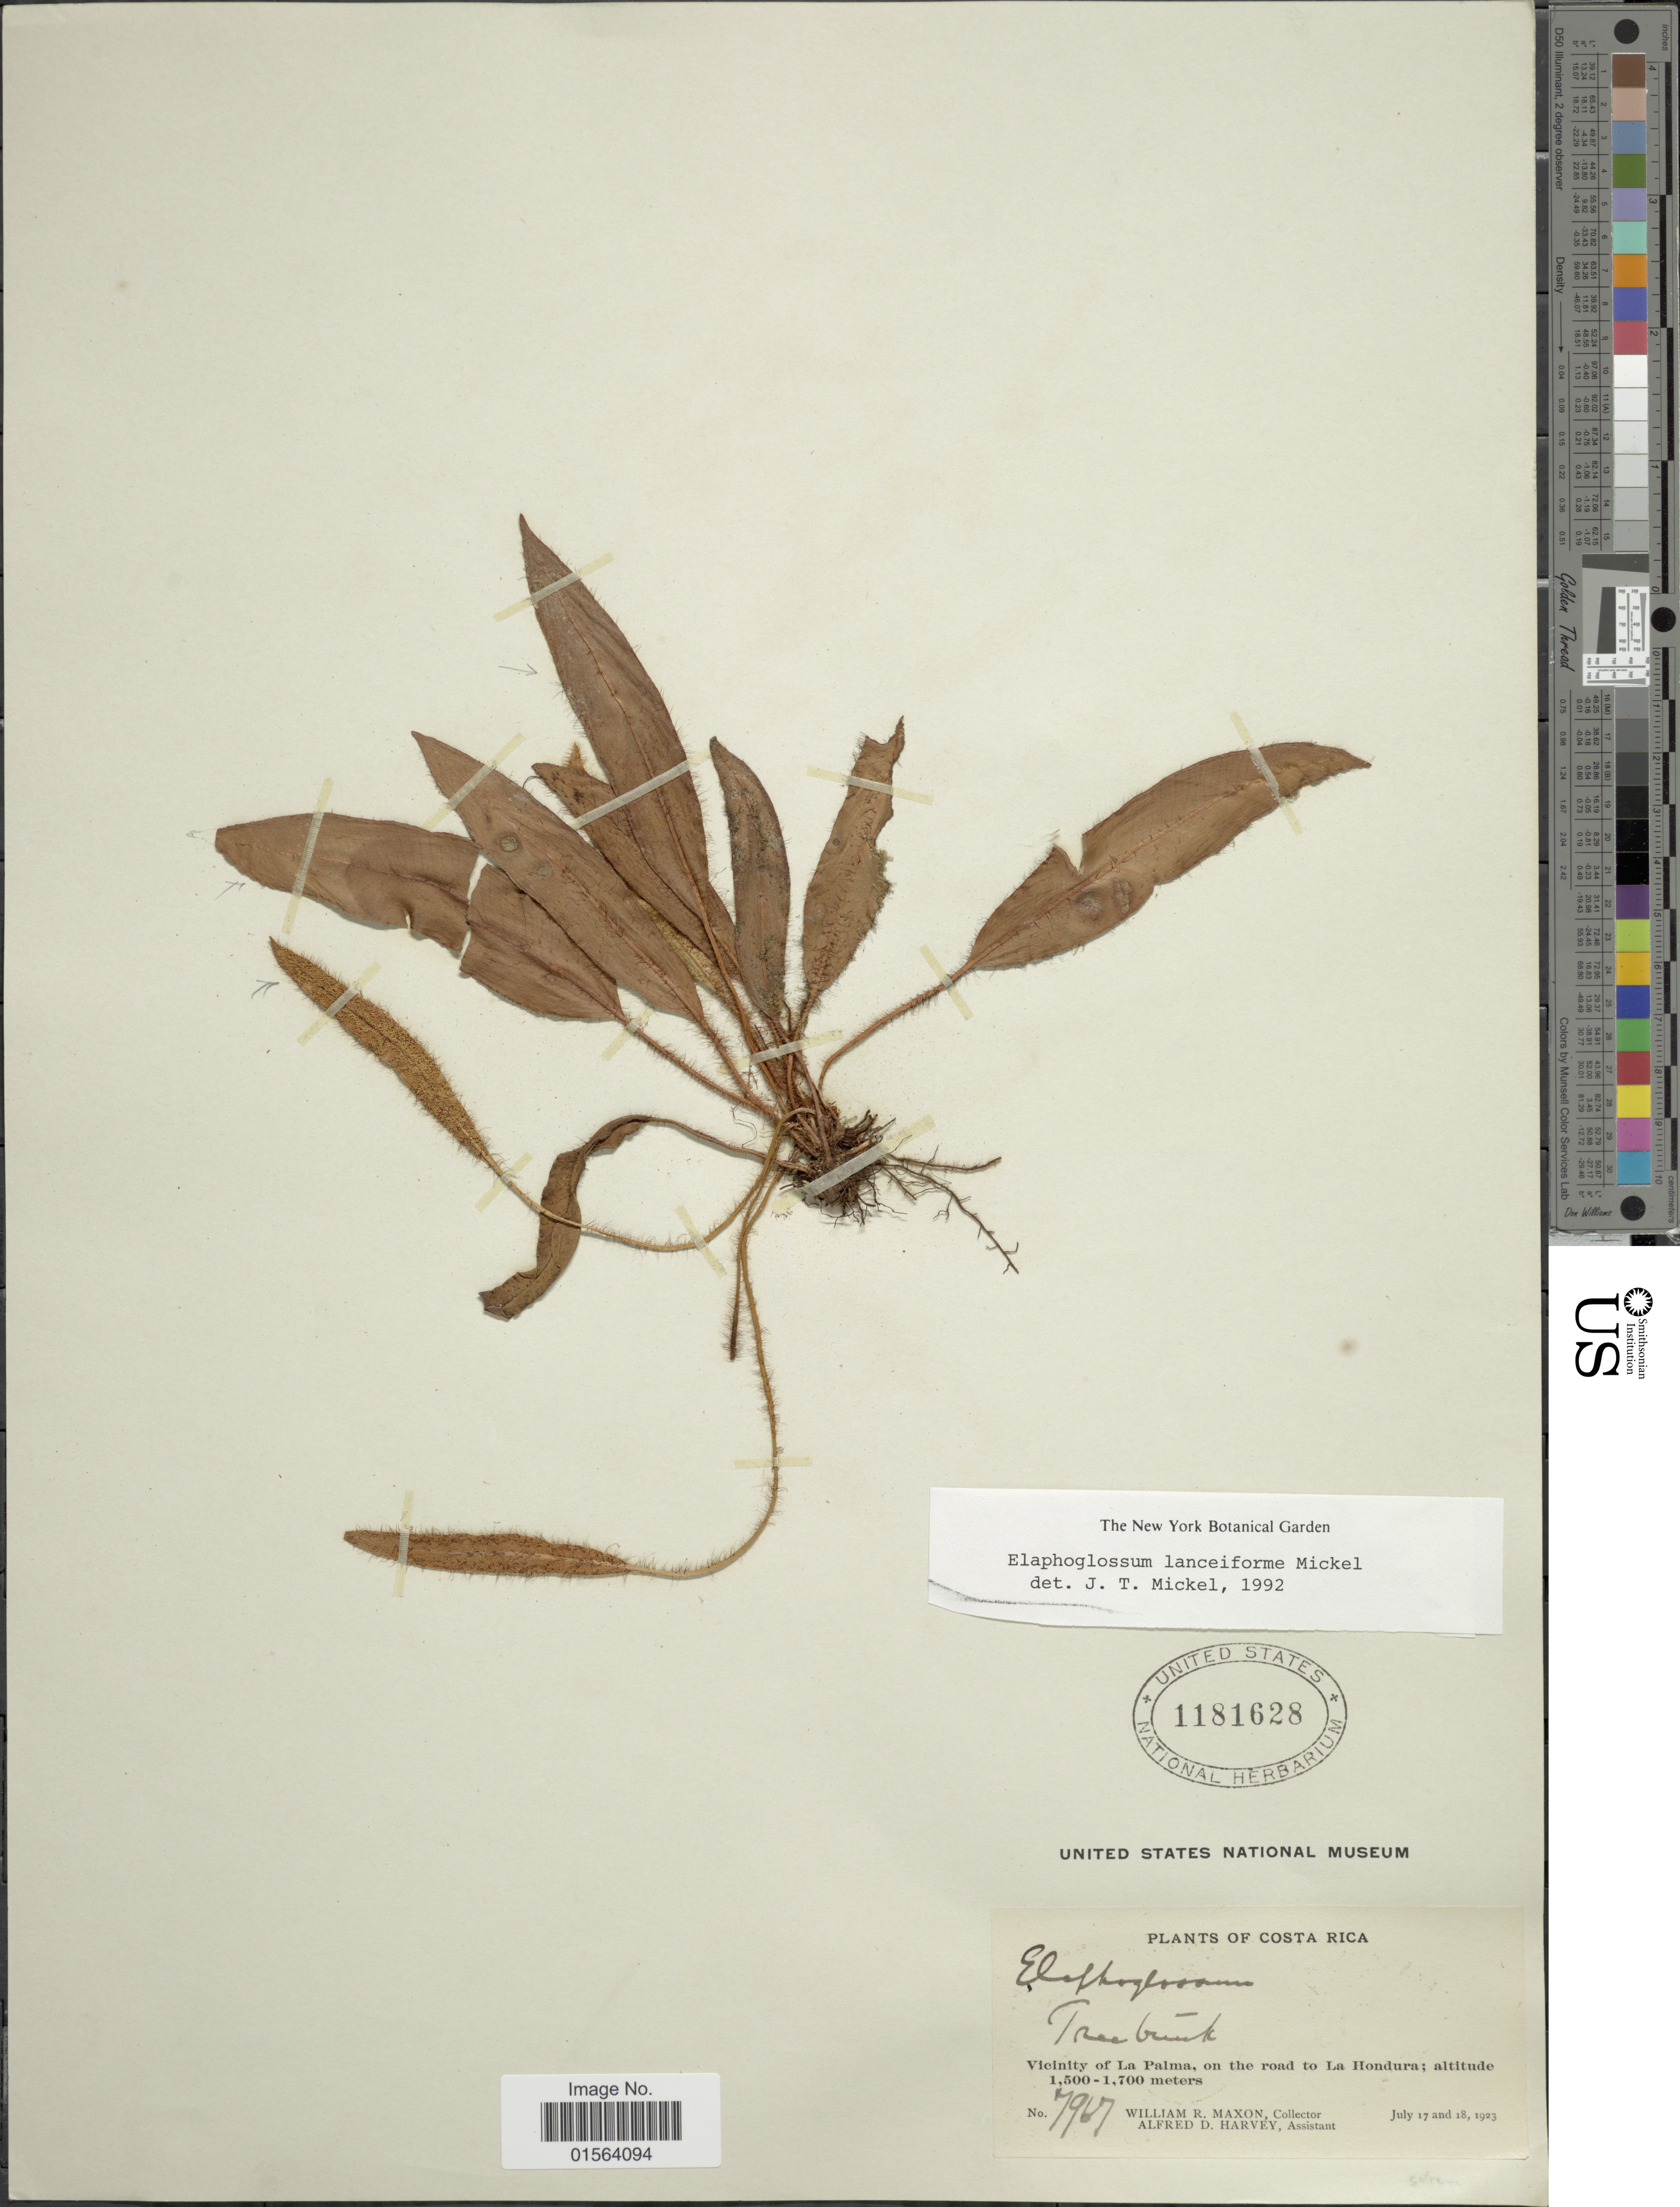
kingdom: Plantae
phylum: Tracheophyta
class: Polypodiopsida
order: Polypodiales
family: Dryopteridaceae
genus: Elaphoglossum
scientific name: Elaphoglossum lanceiforme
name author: Mickel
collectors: W. R. Maxon & A. D. Harvey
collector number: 7967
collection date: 1923-07-17/1923-07-18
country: Costa Rica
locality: Vicinity of La Palma, on the road to La Hondura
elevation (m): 1500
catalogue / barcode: US 1181628